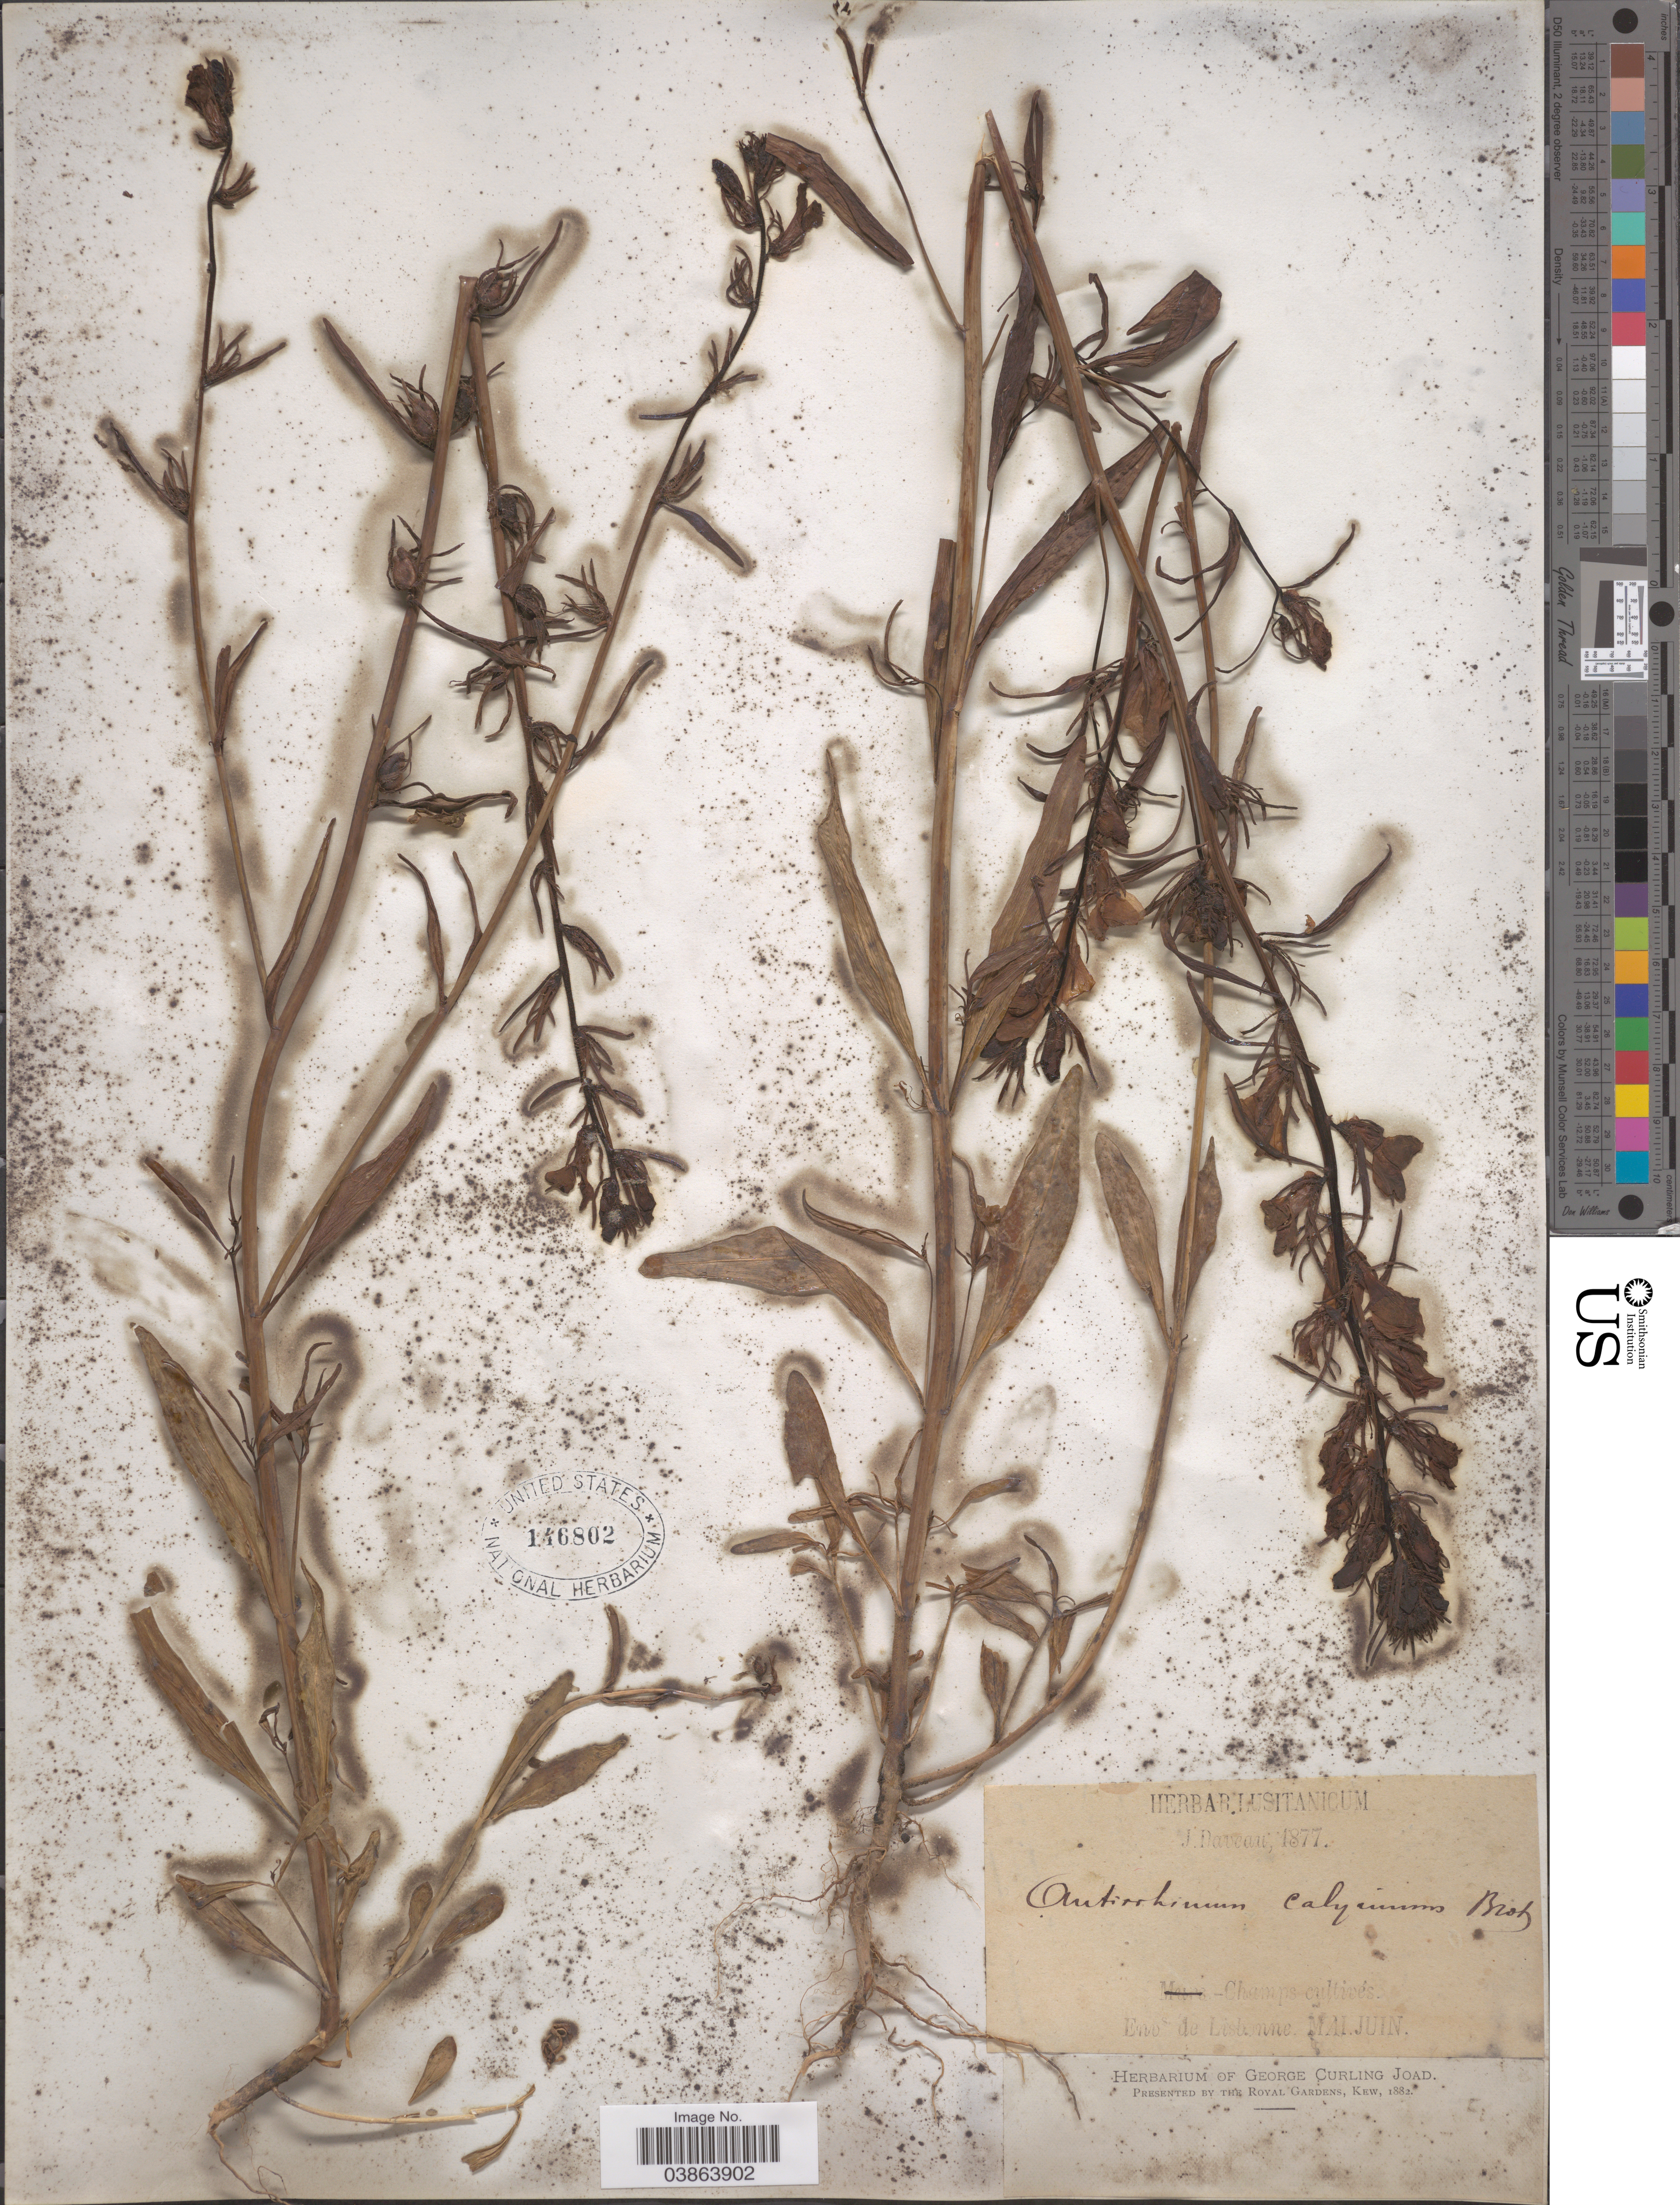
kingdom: Plantae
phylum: Tracheophyta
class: Magnoliopsida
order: Lamiales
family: Plantaginaceae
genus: Antirrhinum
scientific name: Antirrhinum calycinum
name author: Banks & Sol.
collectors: J. Daveau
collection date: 1877-05/1877-06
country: Portugal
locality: Champs cultivés. Evs de Lisbonne.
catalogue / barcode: US 146802